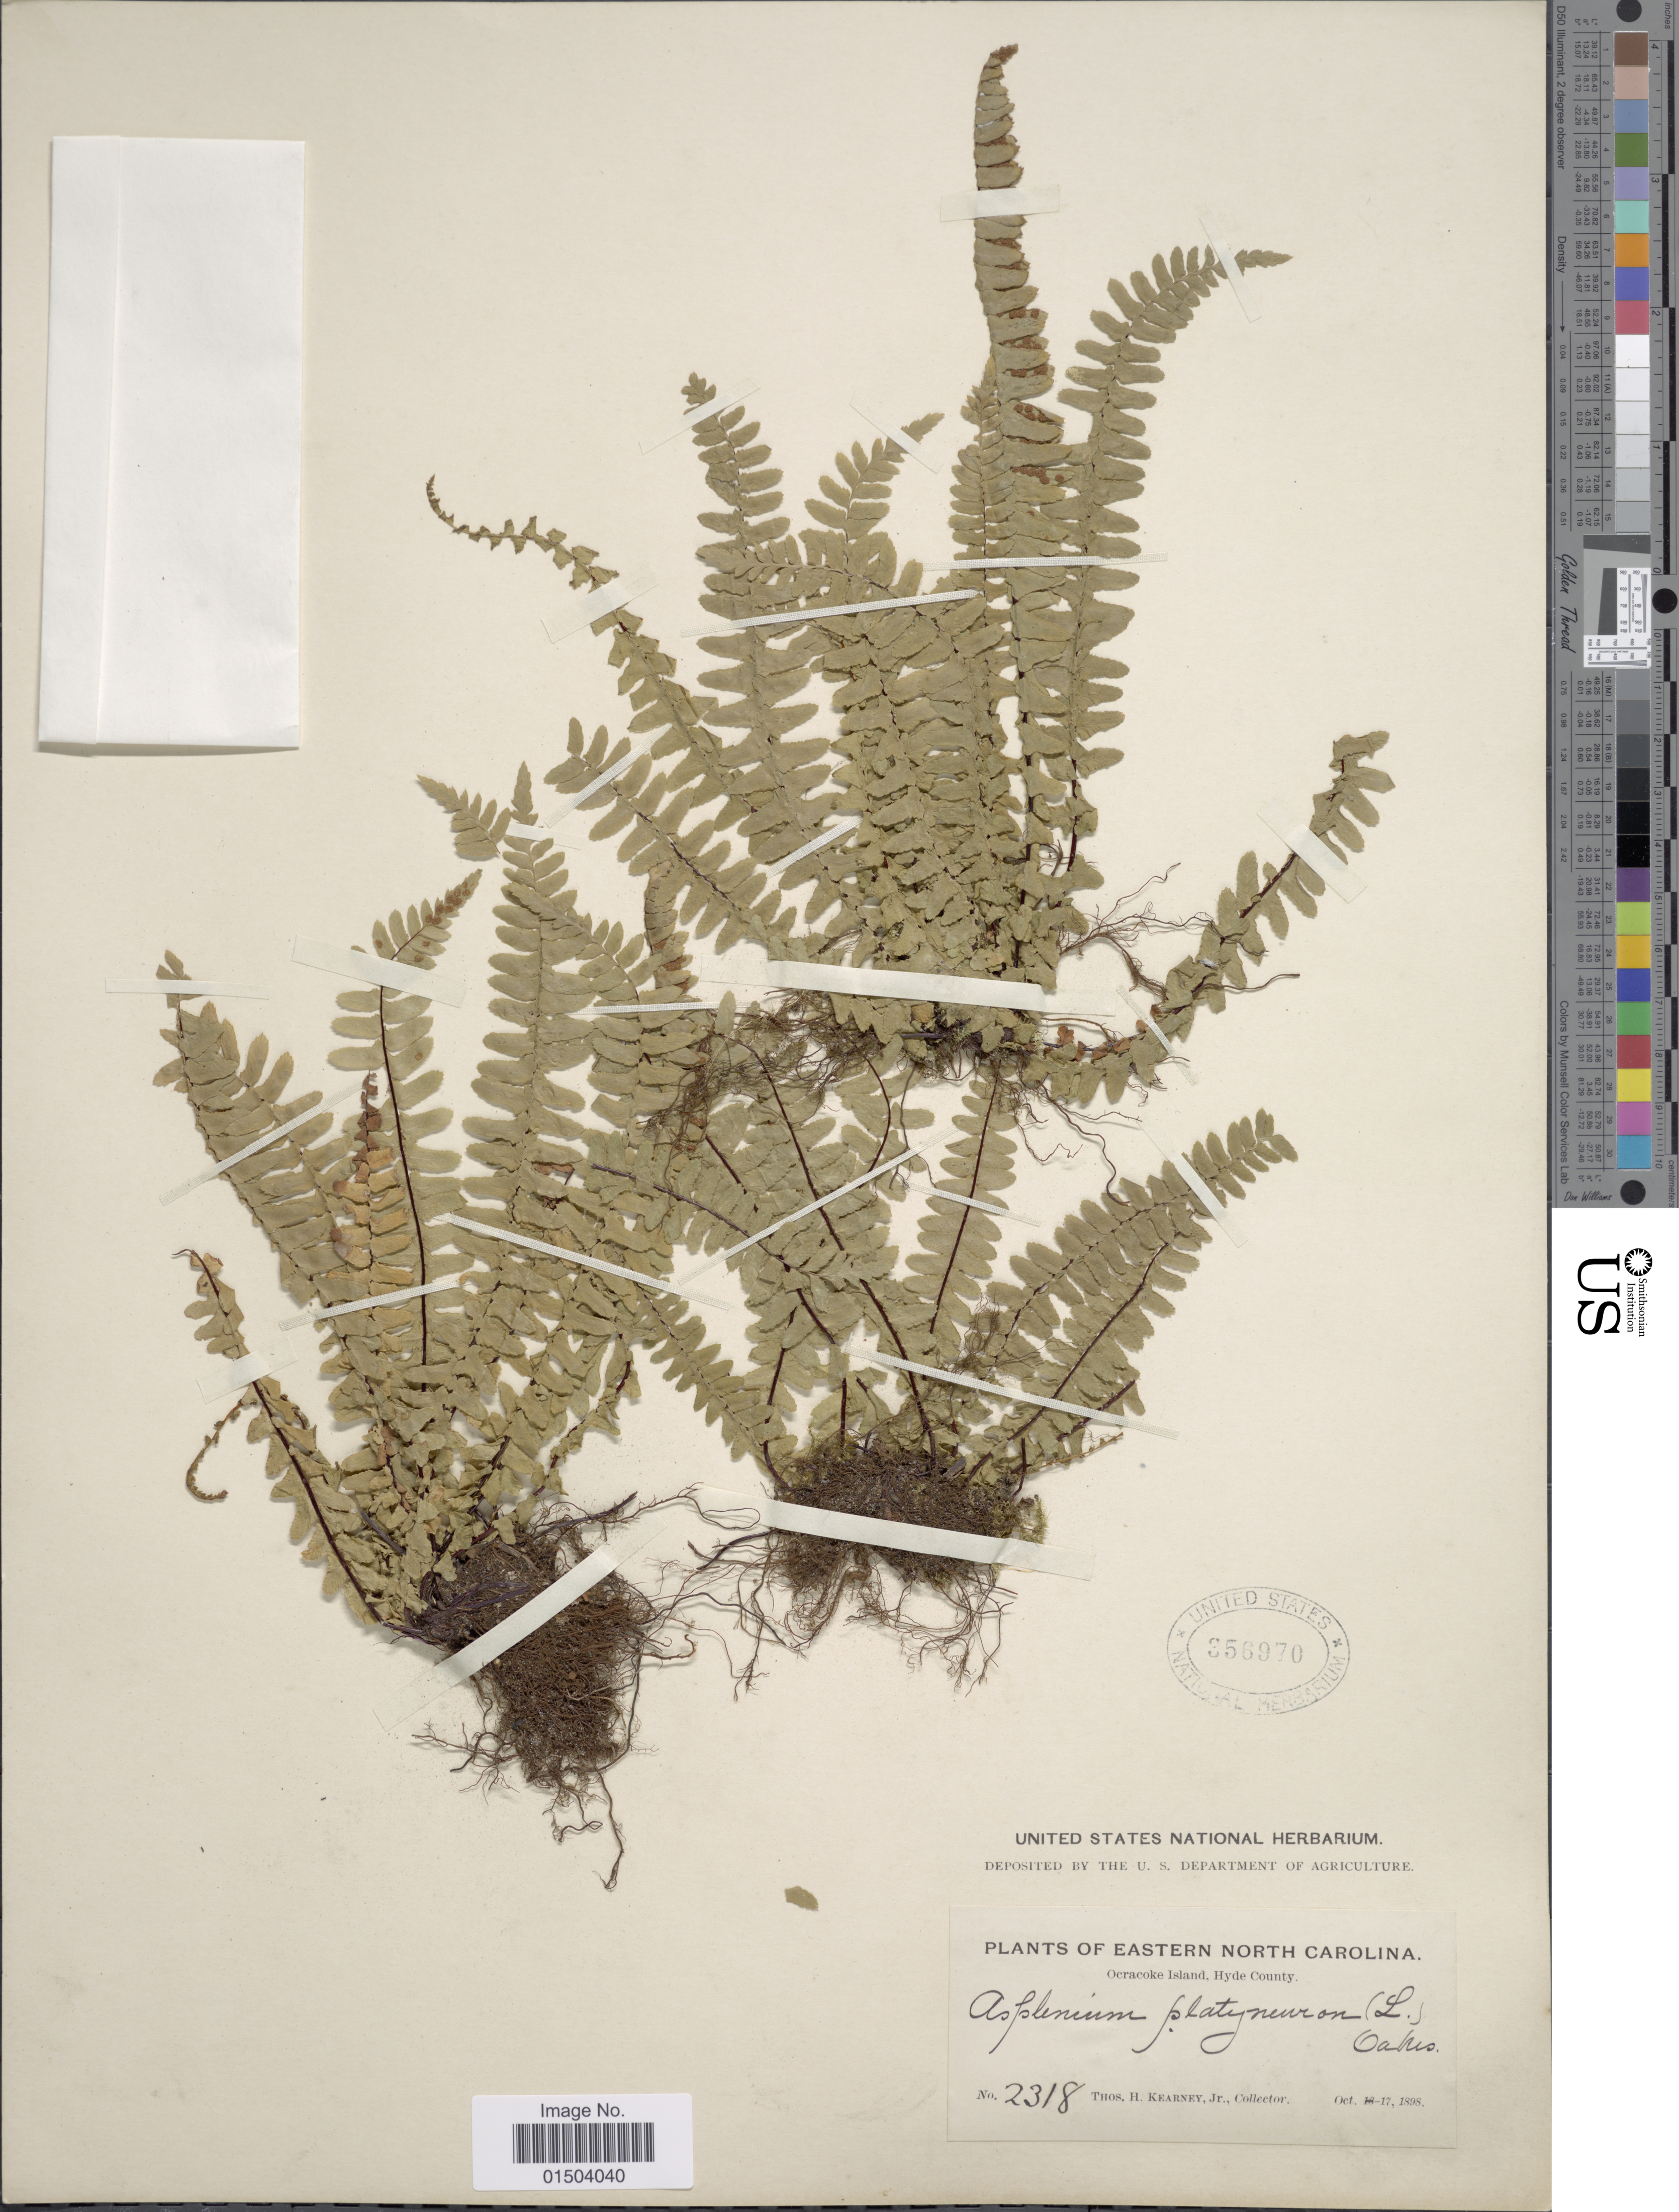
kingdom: Plantae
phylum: Tracheophyta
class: Polypodiopsida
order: Polypodiales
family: Aspleniaceae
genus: Asplenium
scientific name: Asplenium platyneuron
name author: (L.) Britton, Stearns & Poggenb.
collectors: T. H. Kearney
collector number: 2318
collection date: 1898-10-17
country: United States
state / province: North Carolina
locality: Eastern North Carolina. Ocracoke Island, Hyde County.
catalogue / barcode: US 356970